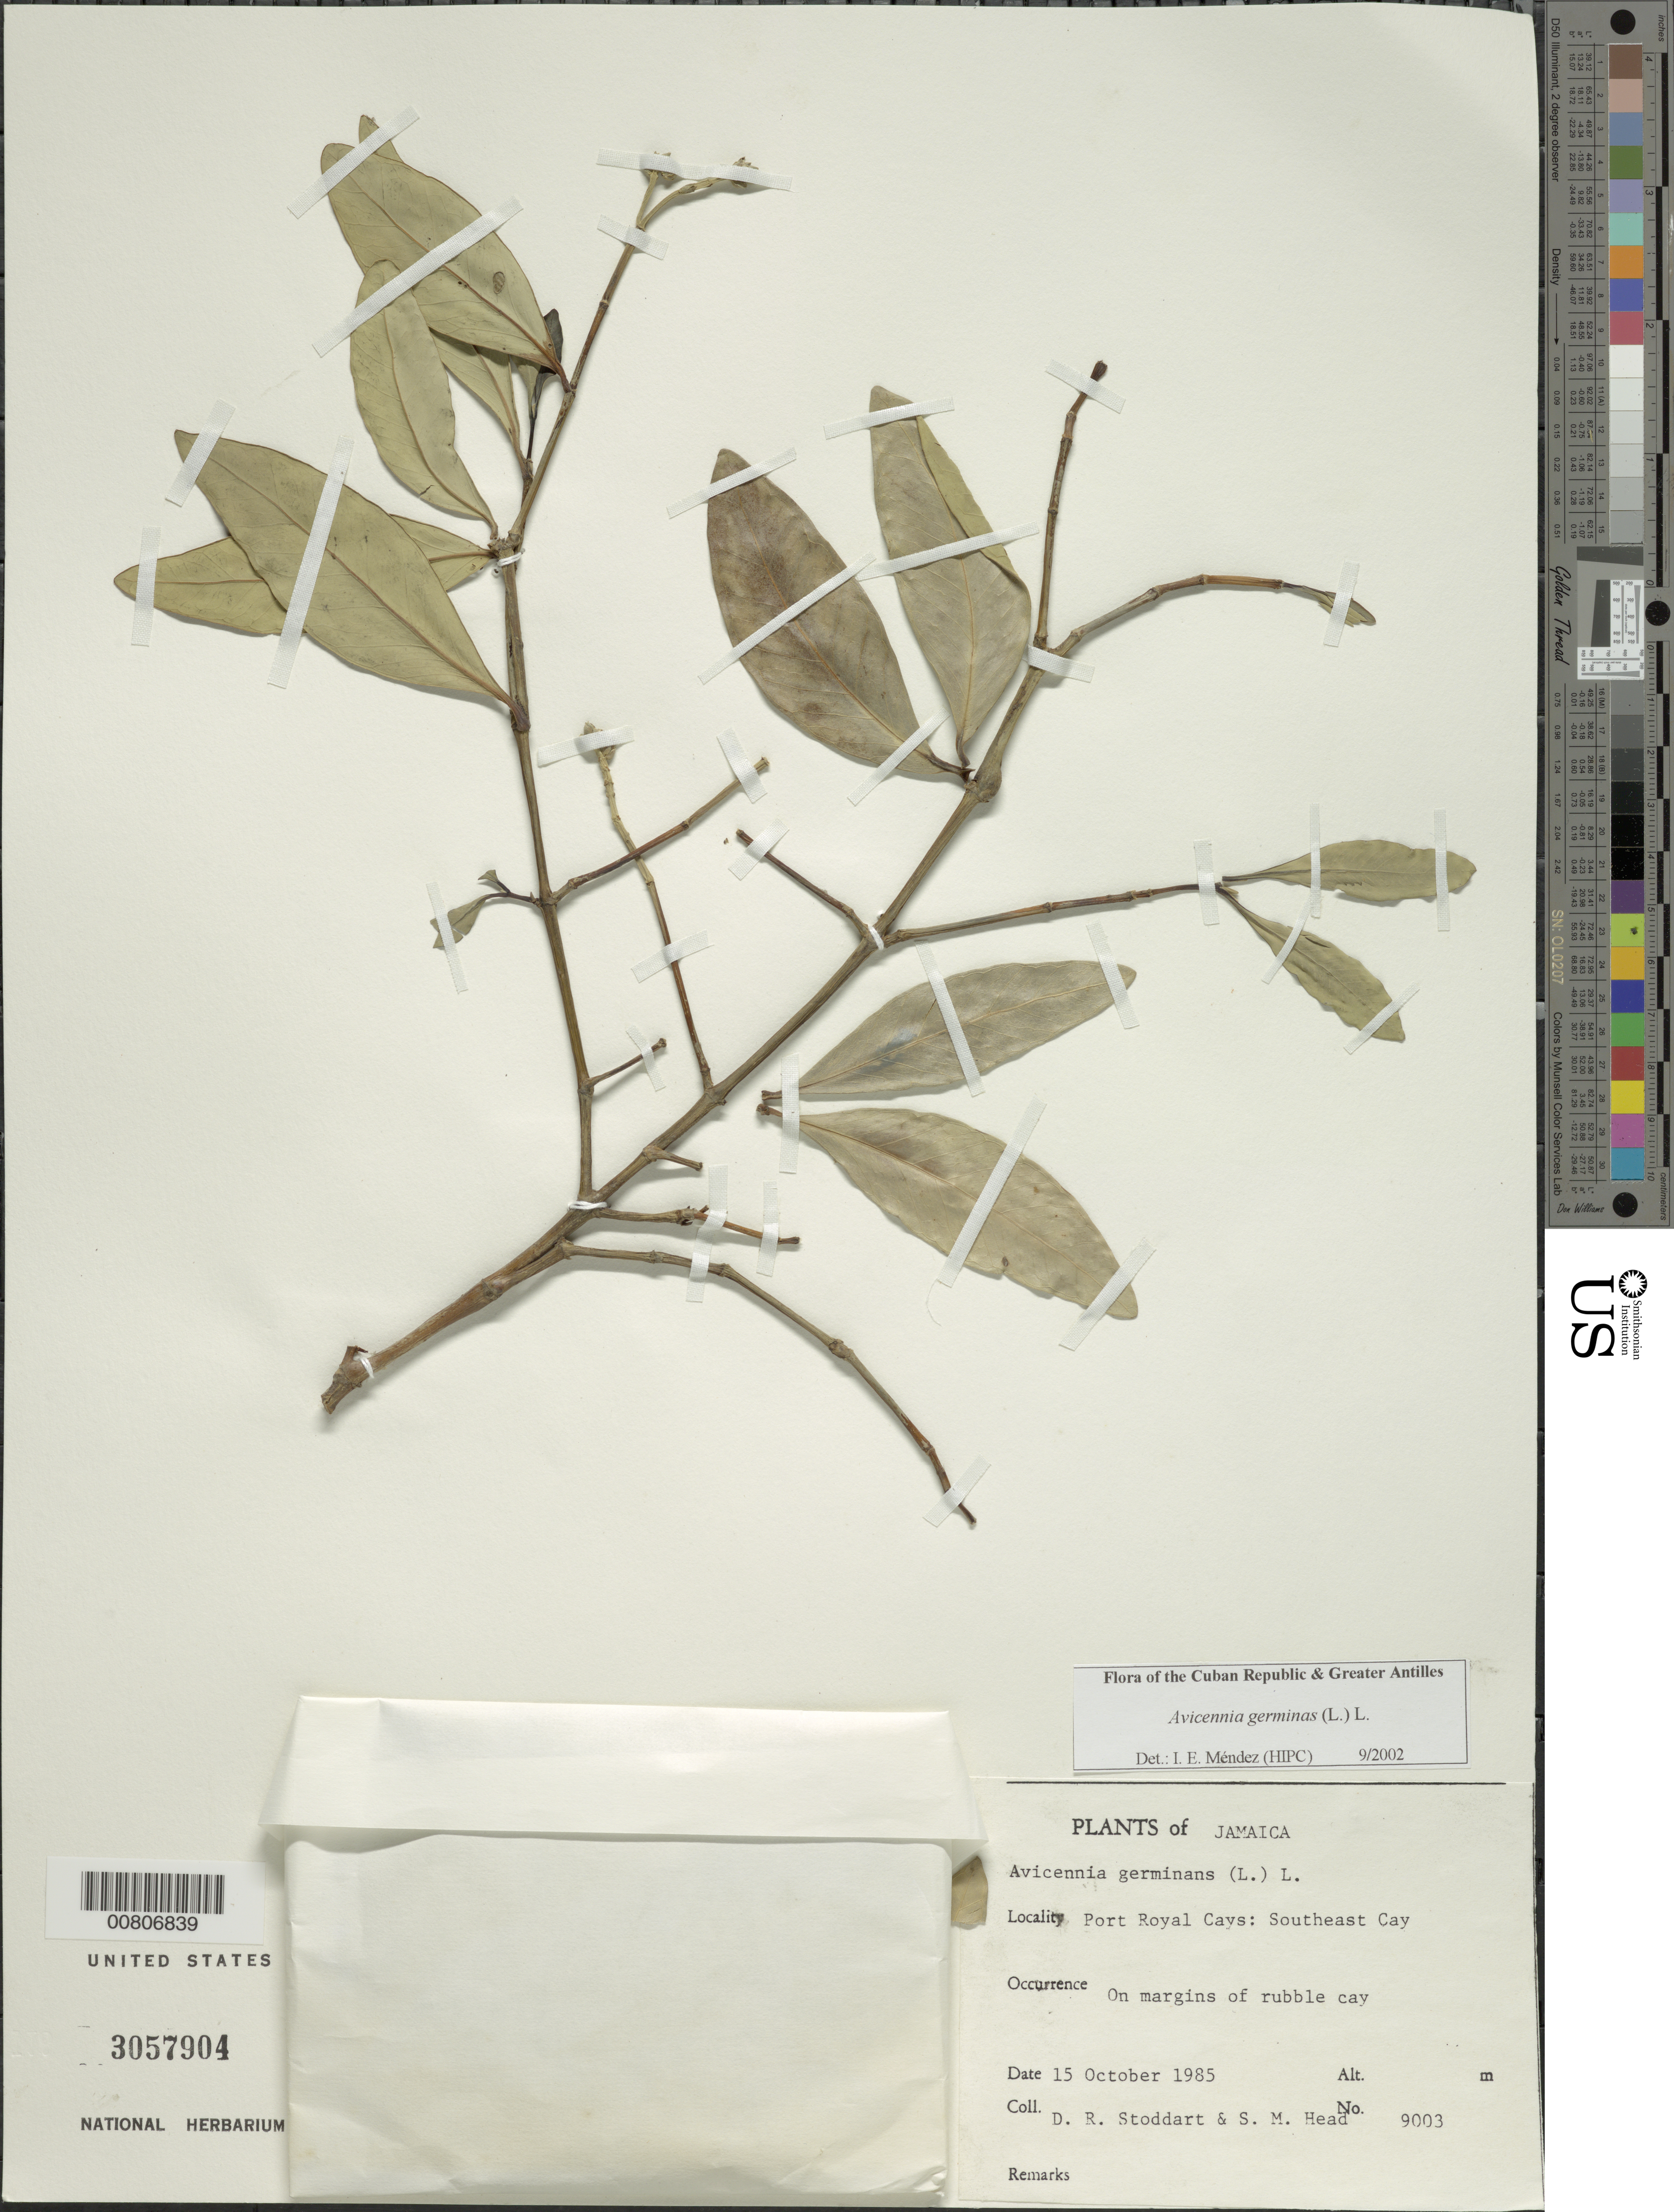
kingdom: Plantae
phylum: Tracheophyta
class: Magnoliopsida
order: Lamiales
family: Acanthaceae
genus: Avicennia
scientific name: Avicennia germinans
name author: (L.) L.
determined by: Méndez, Isidro E., (HIPC)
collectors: D. R. Stoddart & S. Head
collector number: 9003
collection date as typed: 15 Oct 1985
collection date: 1985-10-15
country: Jamaica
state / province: Pedro Cays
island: Jamaica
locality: Port Royal Cays, Southeast Cay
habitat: Margins of rubble cay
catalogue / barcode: US 3057904